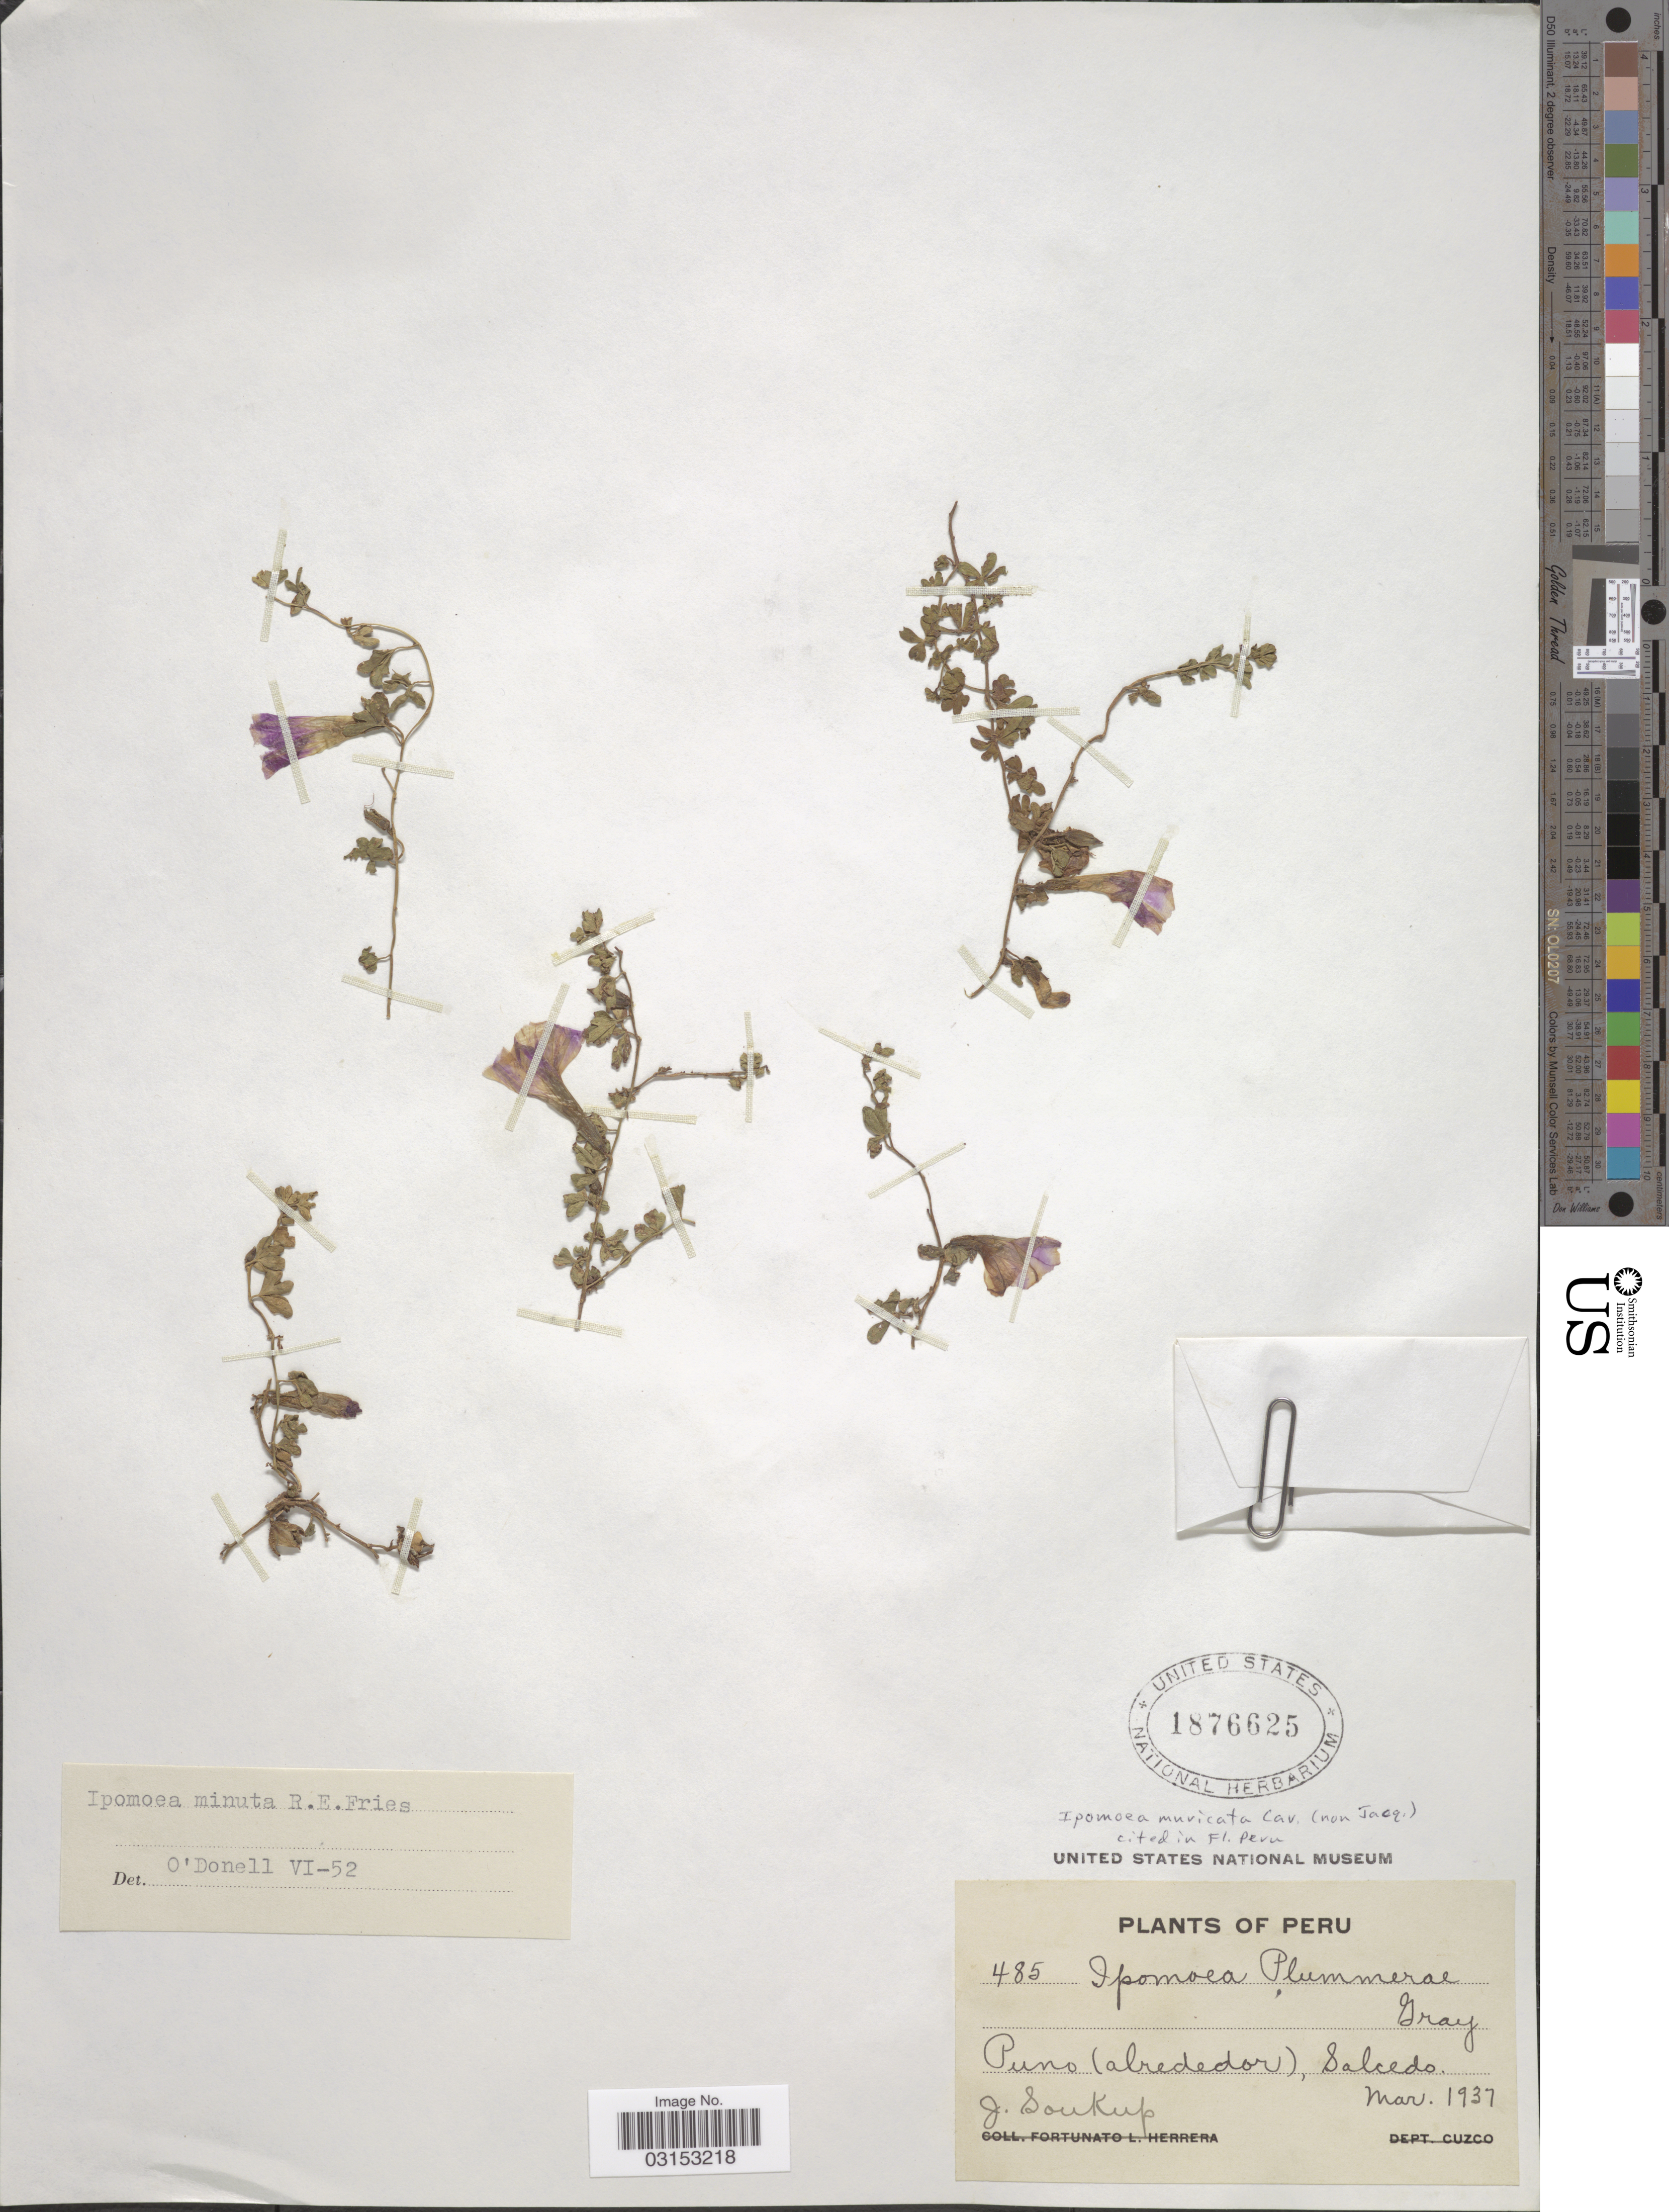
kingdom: Plantae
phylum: Tracheophyta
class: Magnoliopsida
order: Solanales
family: Convolvulaceae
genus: Ipomoea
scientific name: Ipomoea plummerae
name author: A. Gray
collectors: J. Soukup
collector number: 485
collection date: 1937-03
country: Peru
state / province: Puno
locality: Puno (alrededor), Salcedo.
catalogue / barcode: US 1876625